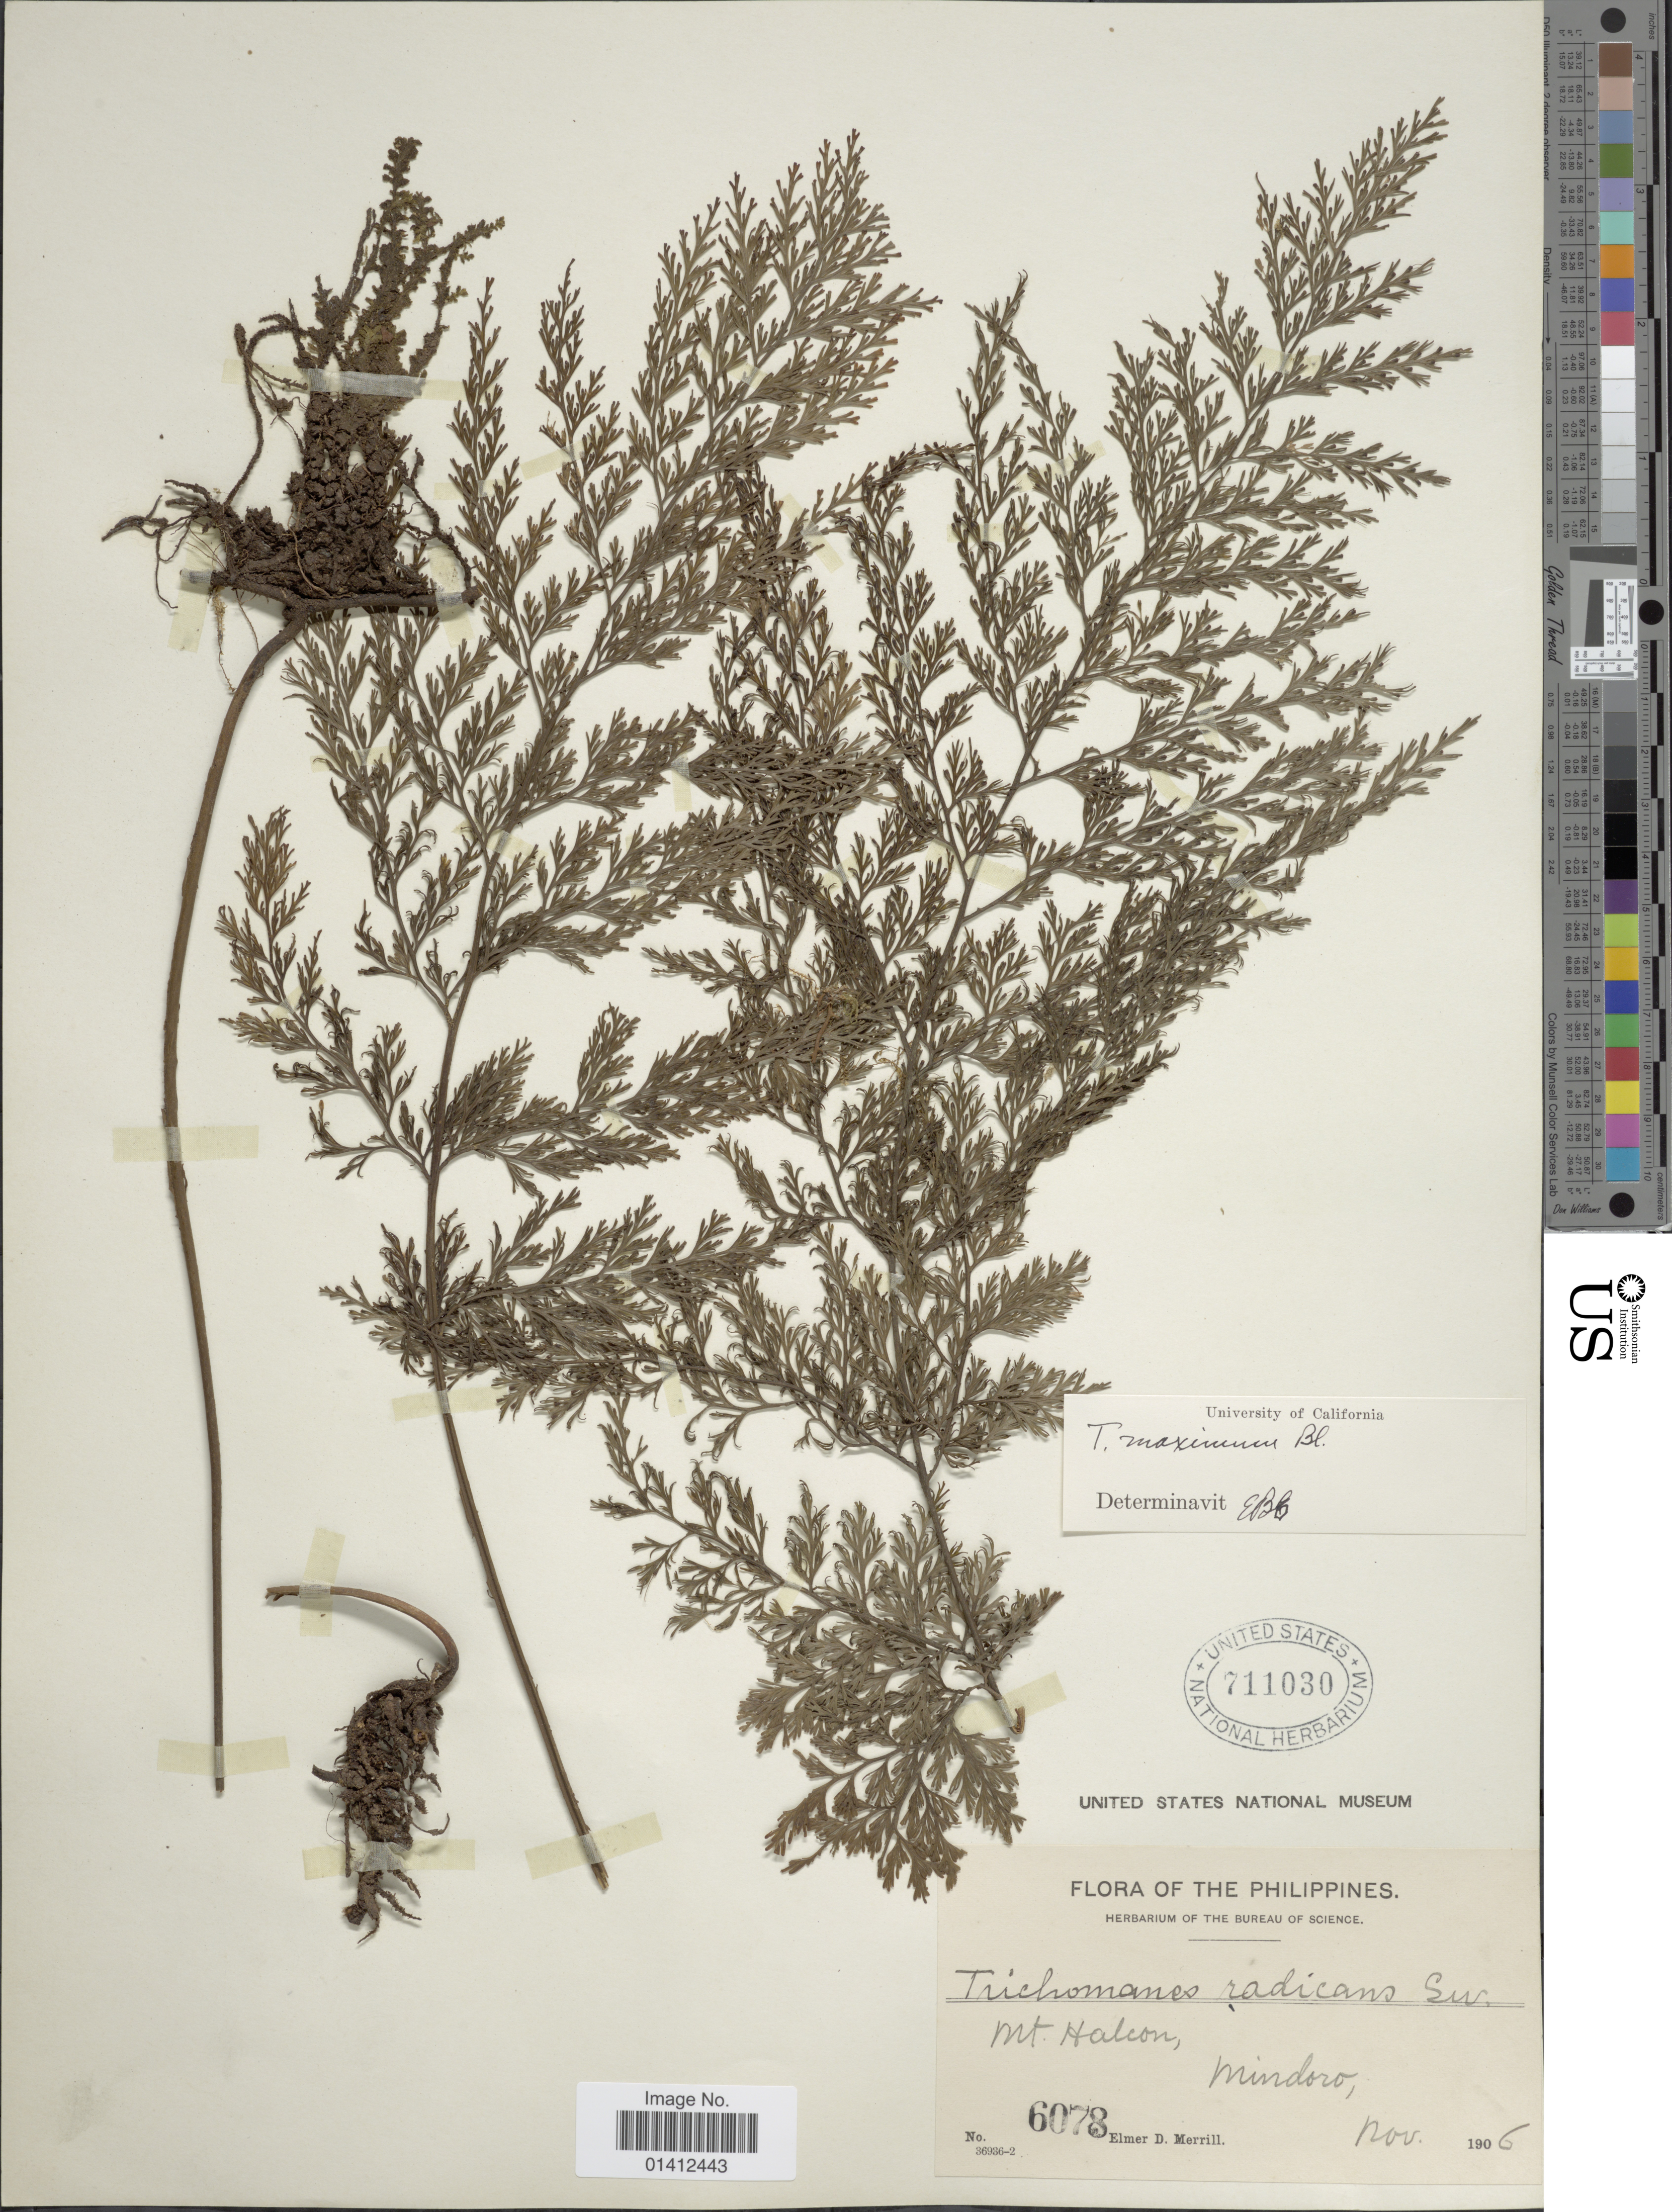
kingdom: Plantae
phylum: Tracheophyta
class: Polypodiopsida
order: Hymenophyllales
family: Hymenophyllaceae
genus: Vandenboschia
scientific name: Vandenboschia maxima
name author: (Blume) Copel.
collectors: E. D. Merrill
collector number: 6078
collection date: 1906-11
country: Philippines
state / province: Mimaropa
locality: Mt Halcon, Mindoro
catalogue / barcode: US 711030